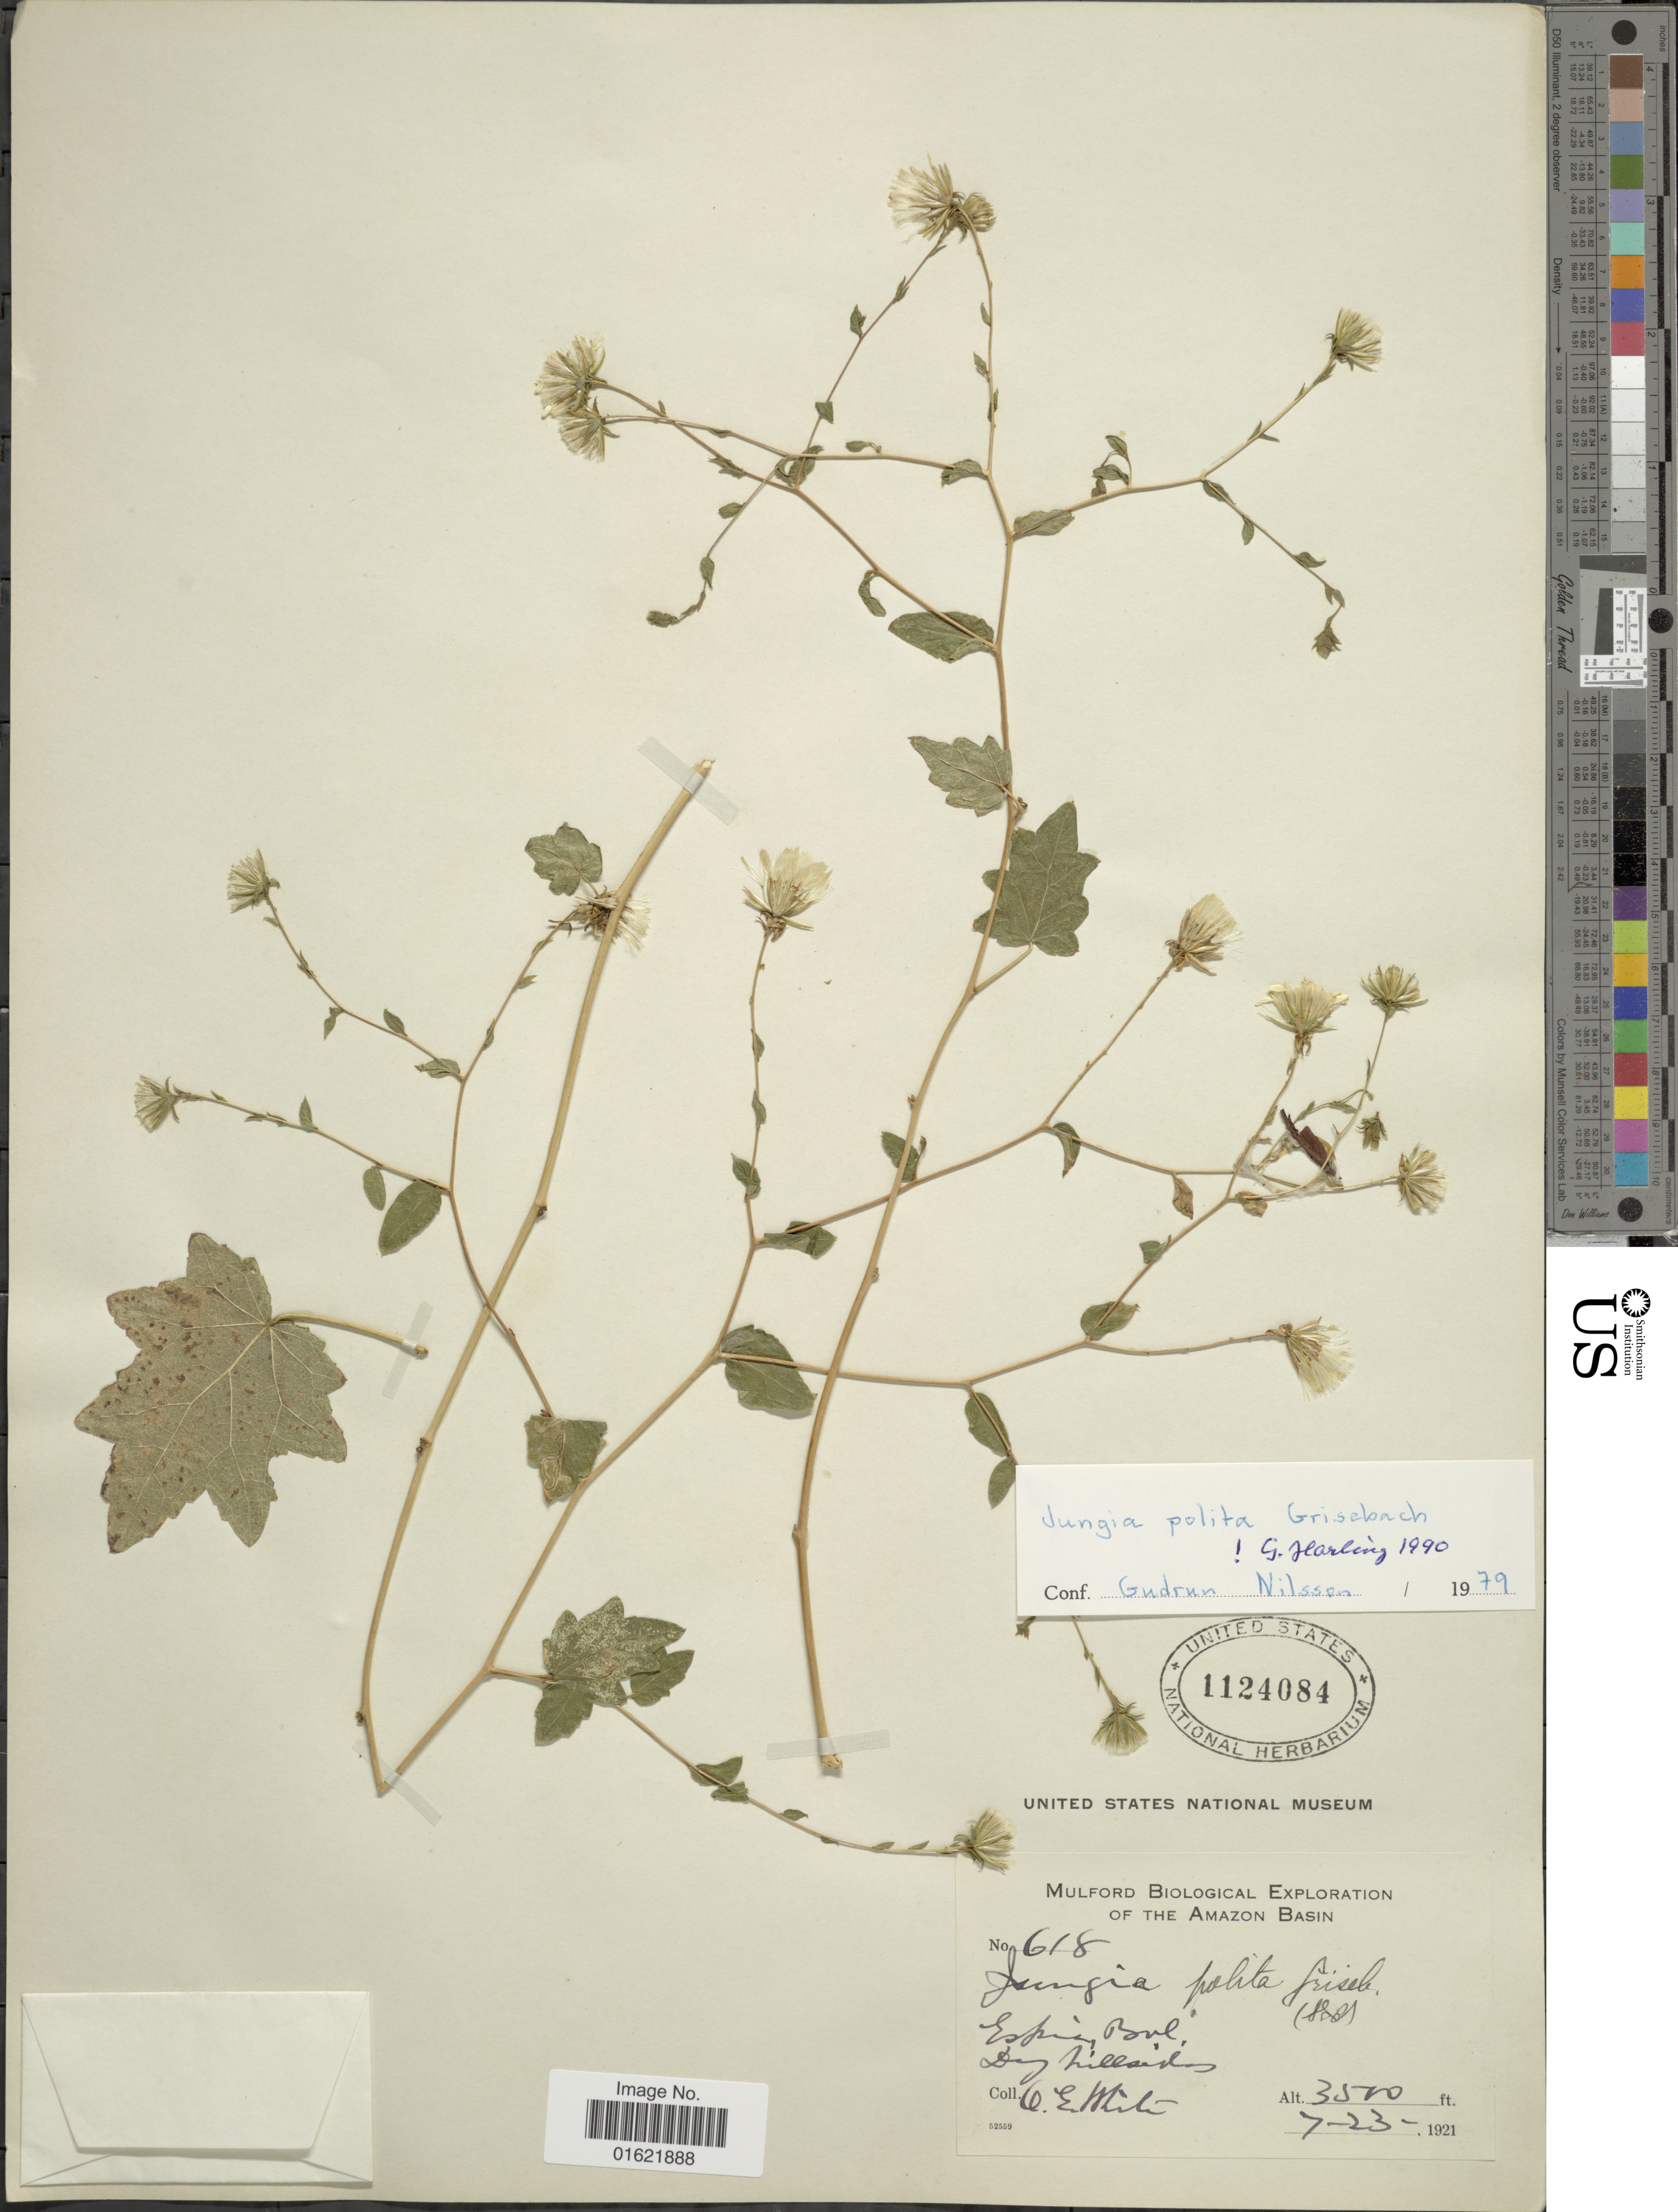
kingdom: Plantae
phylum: Tracheophyta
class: Magnoliopsida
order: Asterales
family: Asteraceae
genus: Jungia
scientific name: Jungia polita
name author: Griseb.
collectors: O. E. White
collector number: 618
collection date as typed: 7-23-1921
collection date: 1921-07-23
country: Bolivia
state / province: La Paz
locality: Espia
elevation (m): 1067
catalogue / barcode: US 1124084